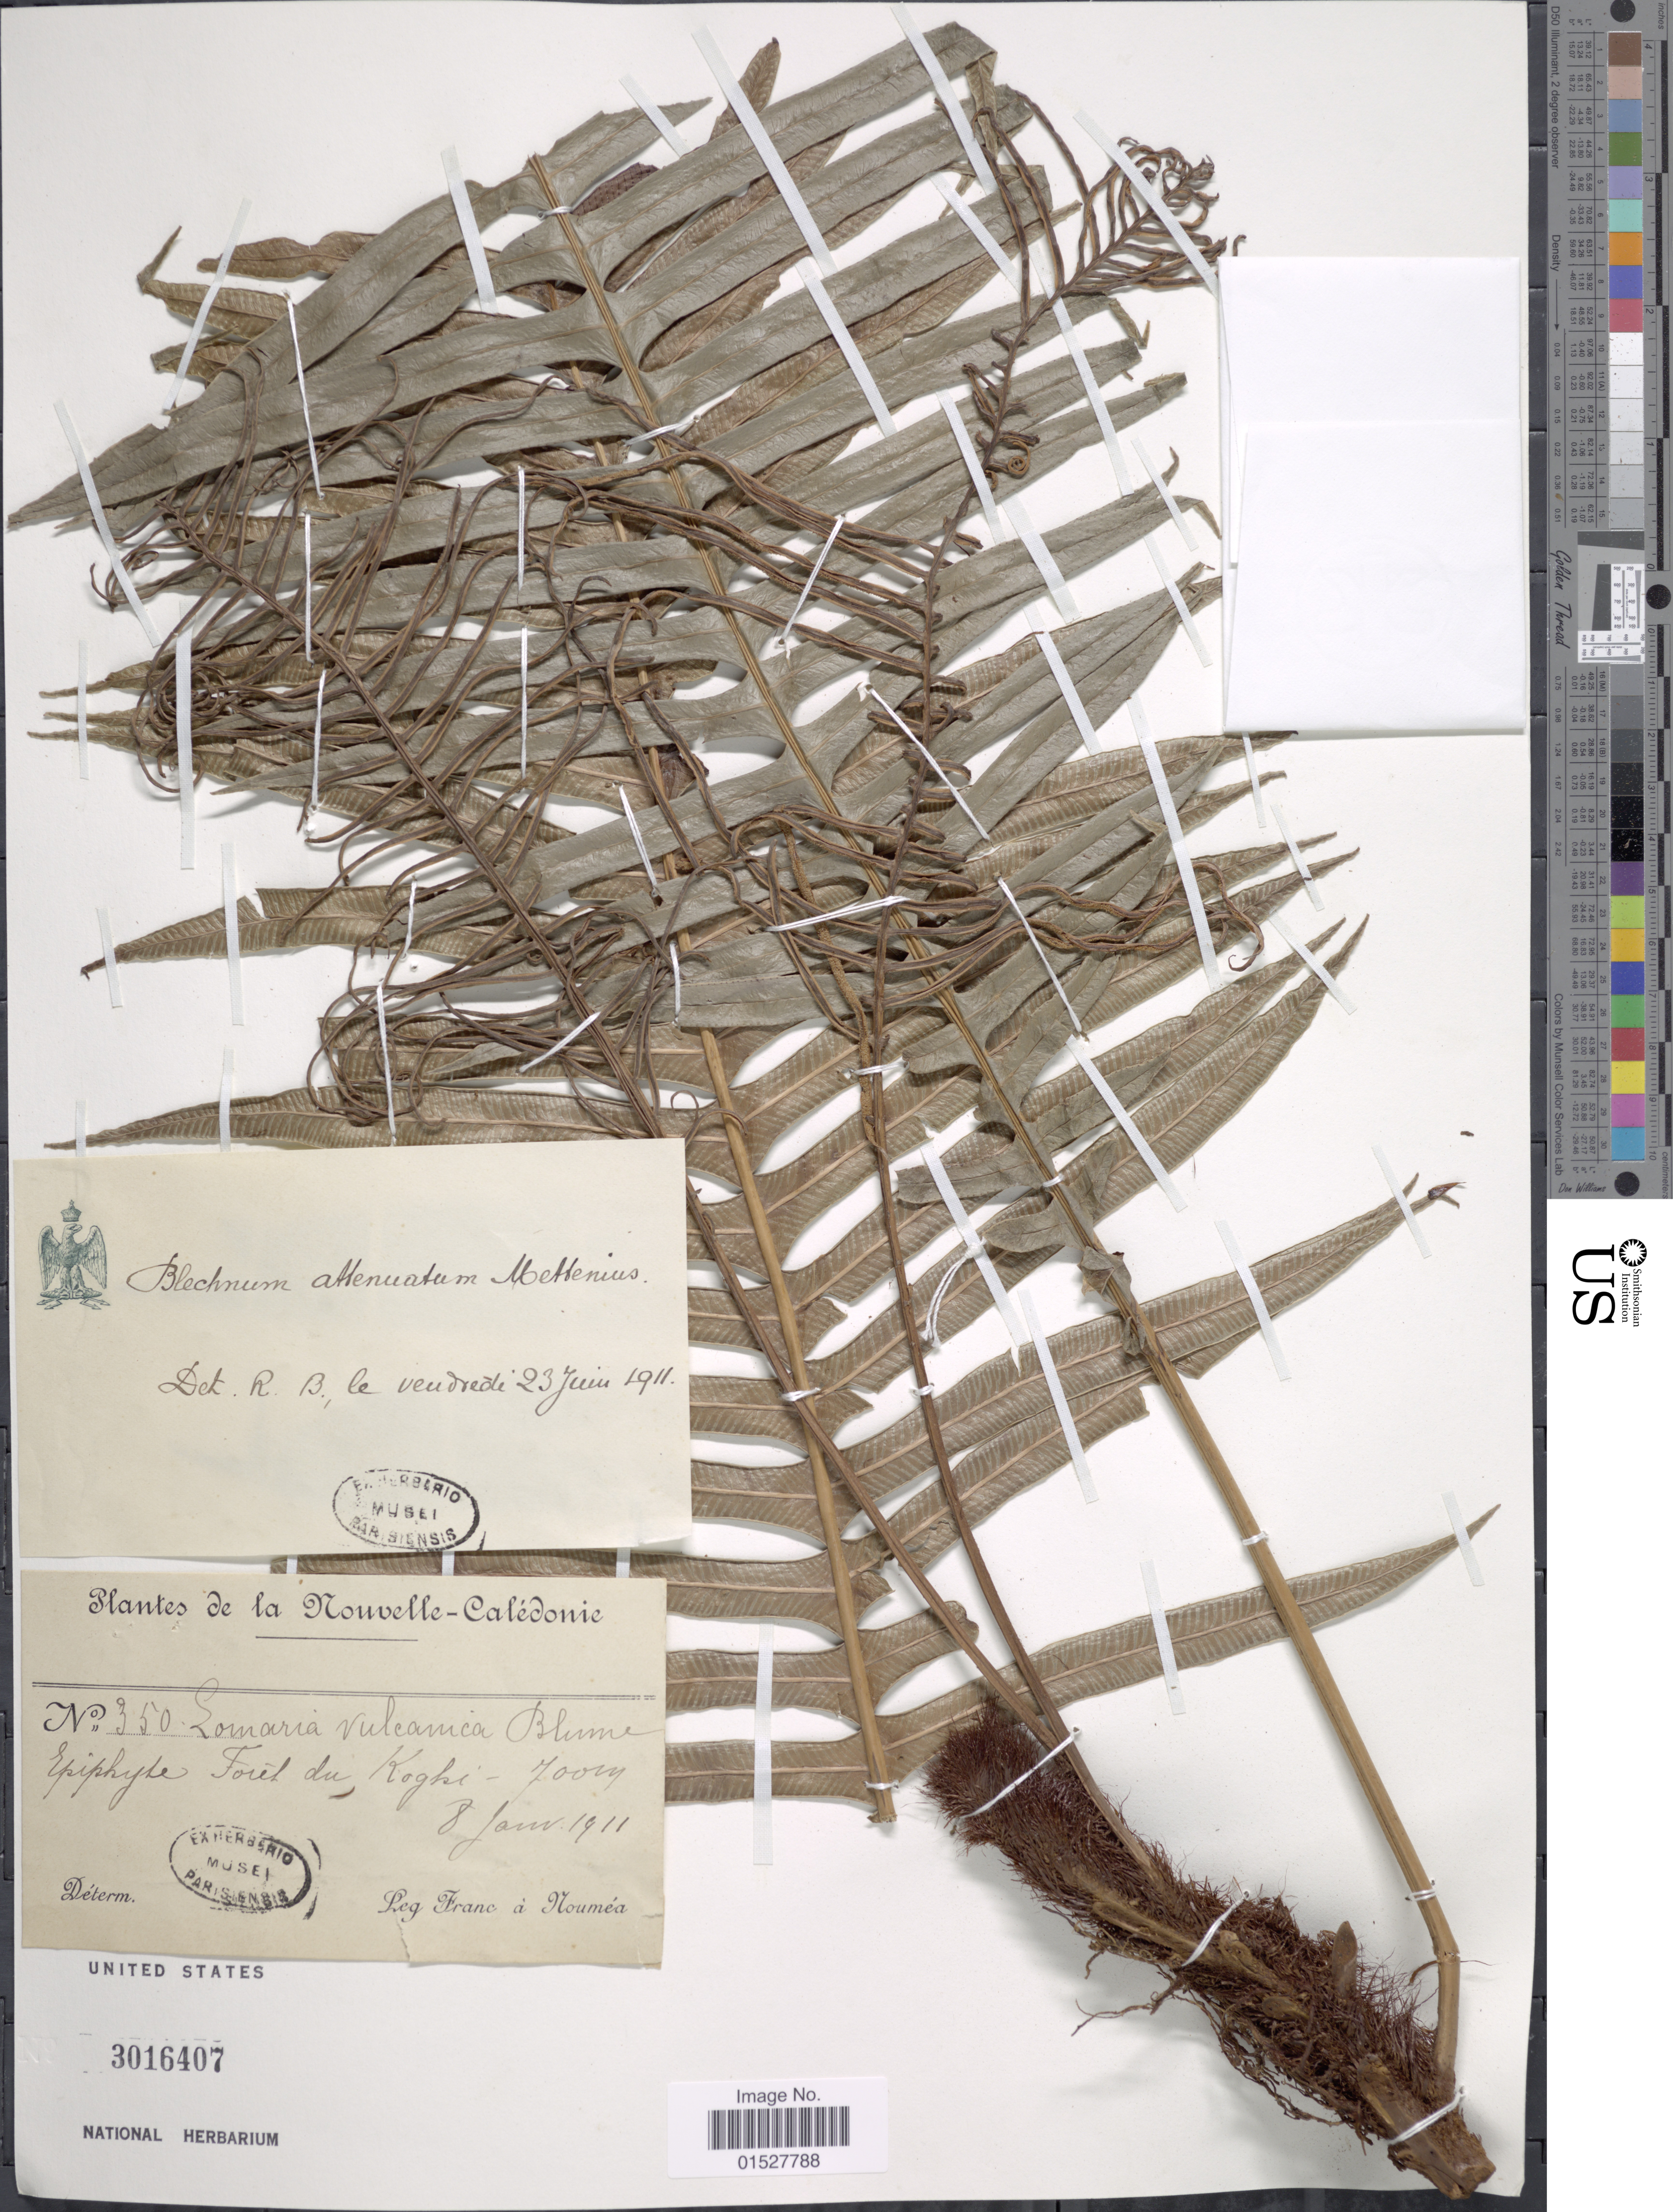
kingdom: Plantae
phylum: Tracheophyta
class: Polypodiopsida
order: Polypodiales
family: Blechnaceae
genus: Blechnum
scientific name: Blechnum attenuatum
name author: (Sw.) Mett.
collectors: Franc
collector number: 350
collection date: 1911-01-08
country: New Caledonia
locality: Foret du Koghi.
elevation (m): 700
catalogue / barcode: US 3016407